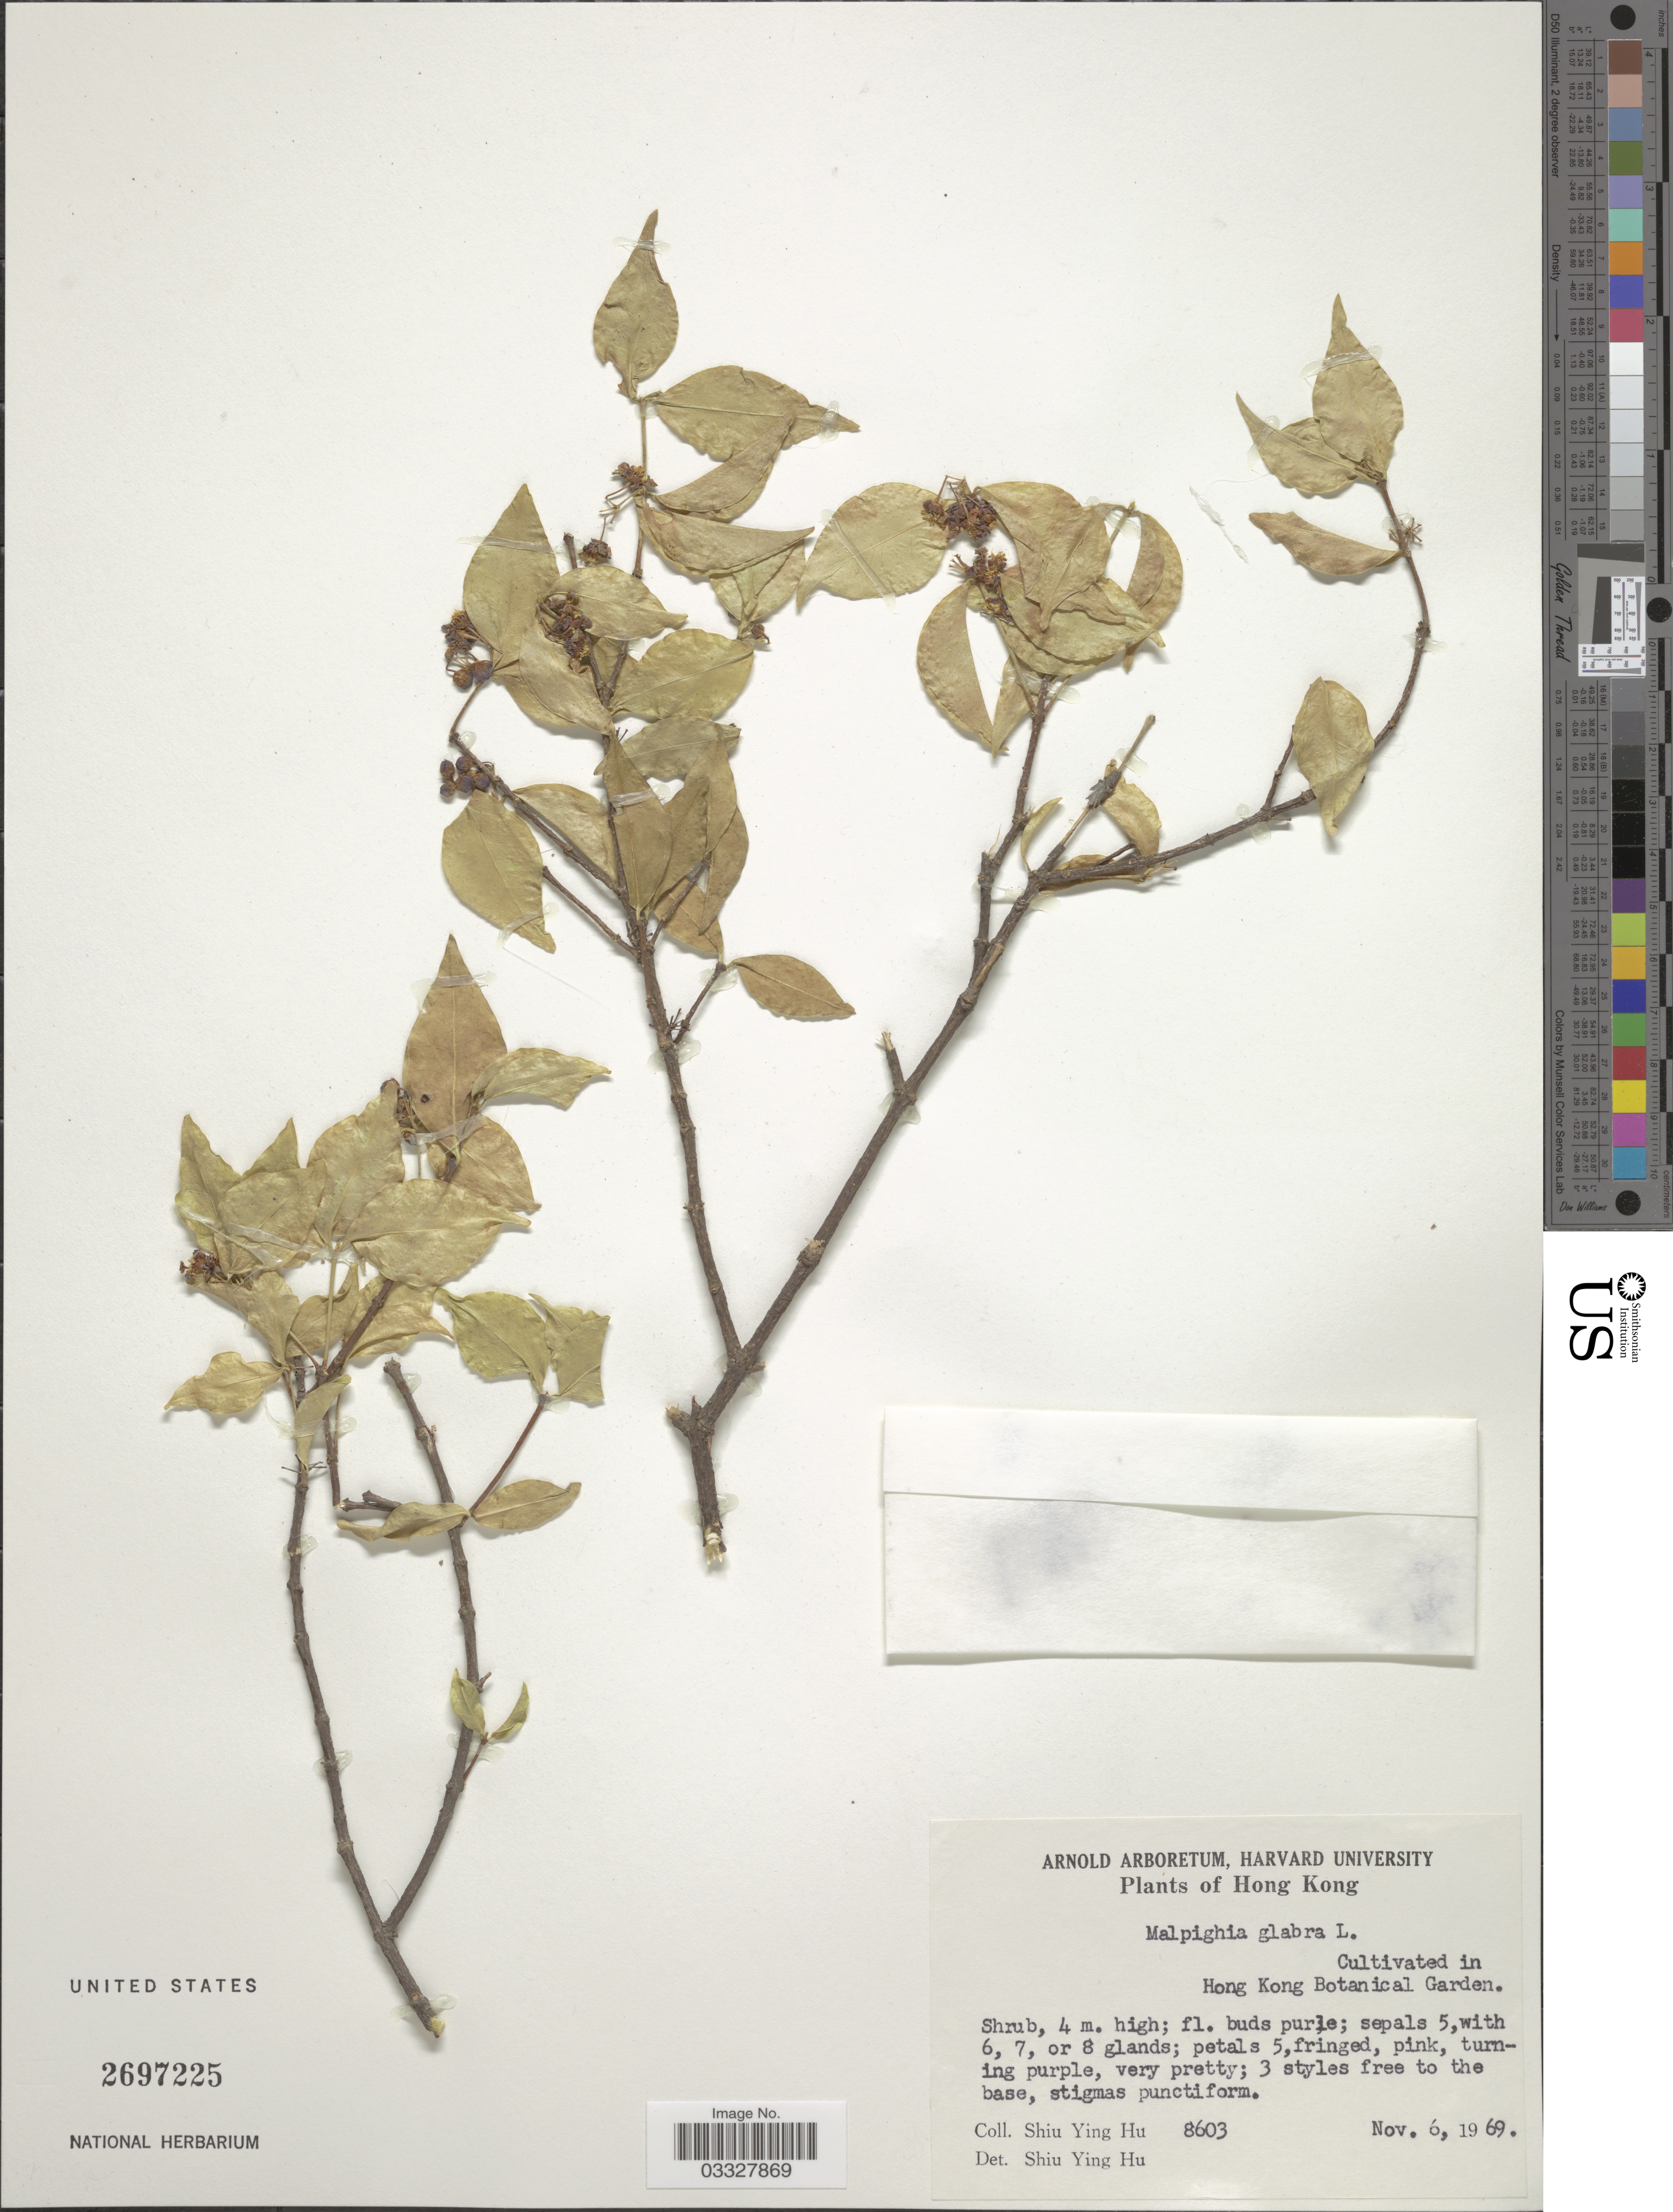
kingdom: Plantae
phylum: Tracheophyta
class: Magnoliopsida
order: Malpighiales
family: Malpighiaceae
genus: Malpighia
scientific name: Malpighia glabra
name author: L.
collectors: S. Y. Hu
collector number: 8603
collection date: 1969-11-06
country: China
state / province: Hong Kong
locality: Cultivated in Hong Kong Botanical Garden.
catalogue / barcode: US 2697225